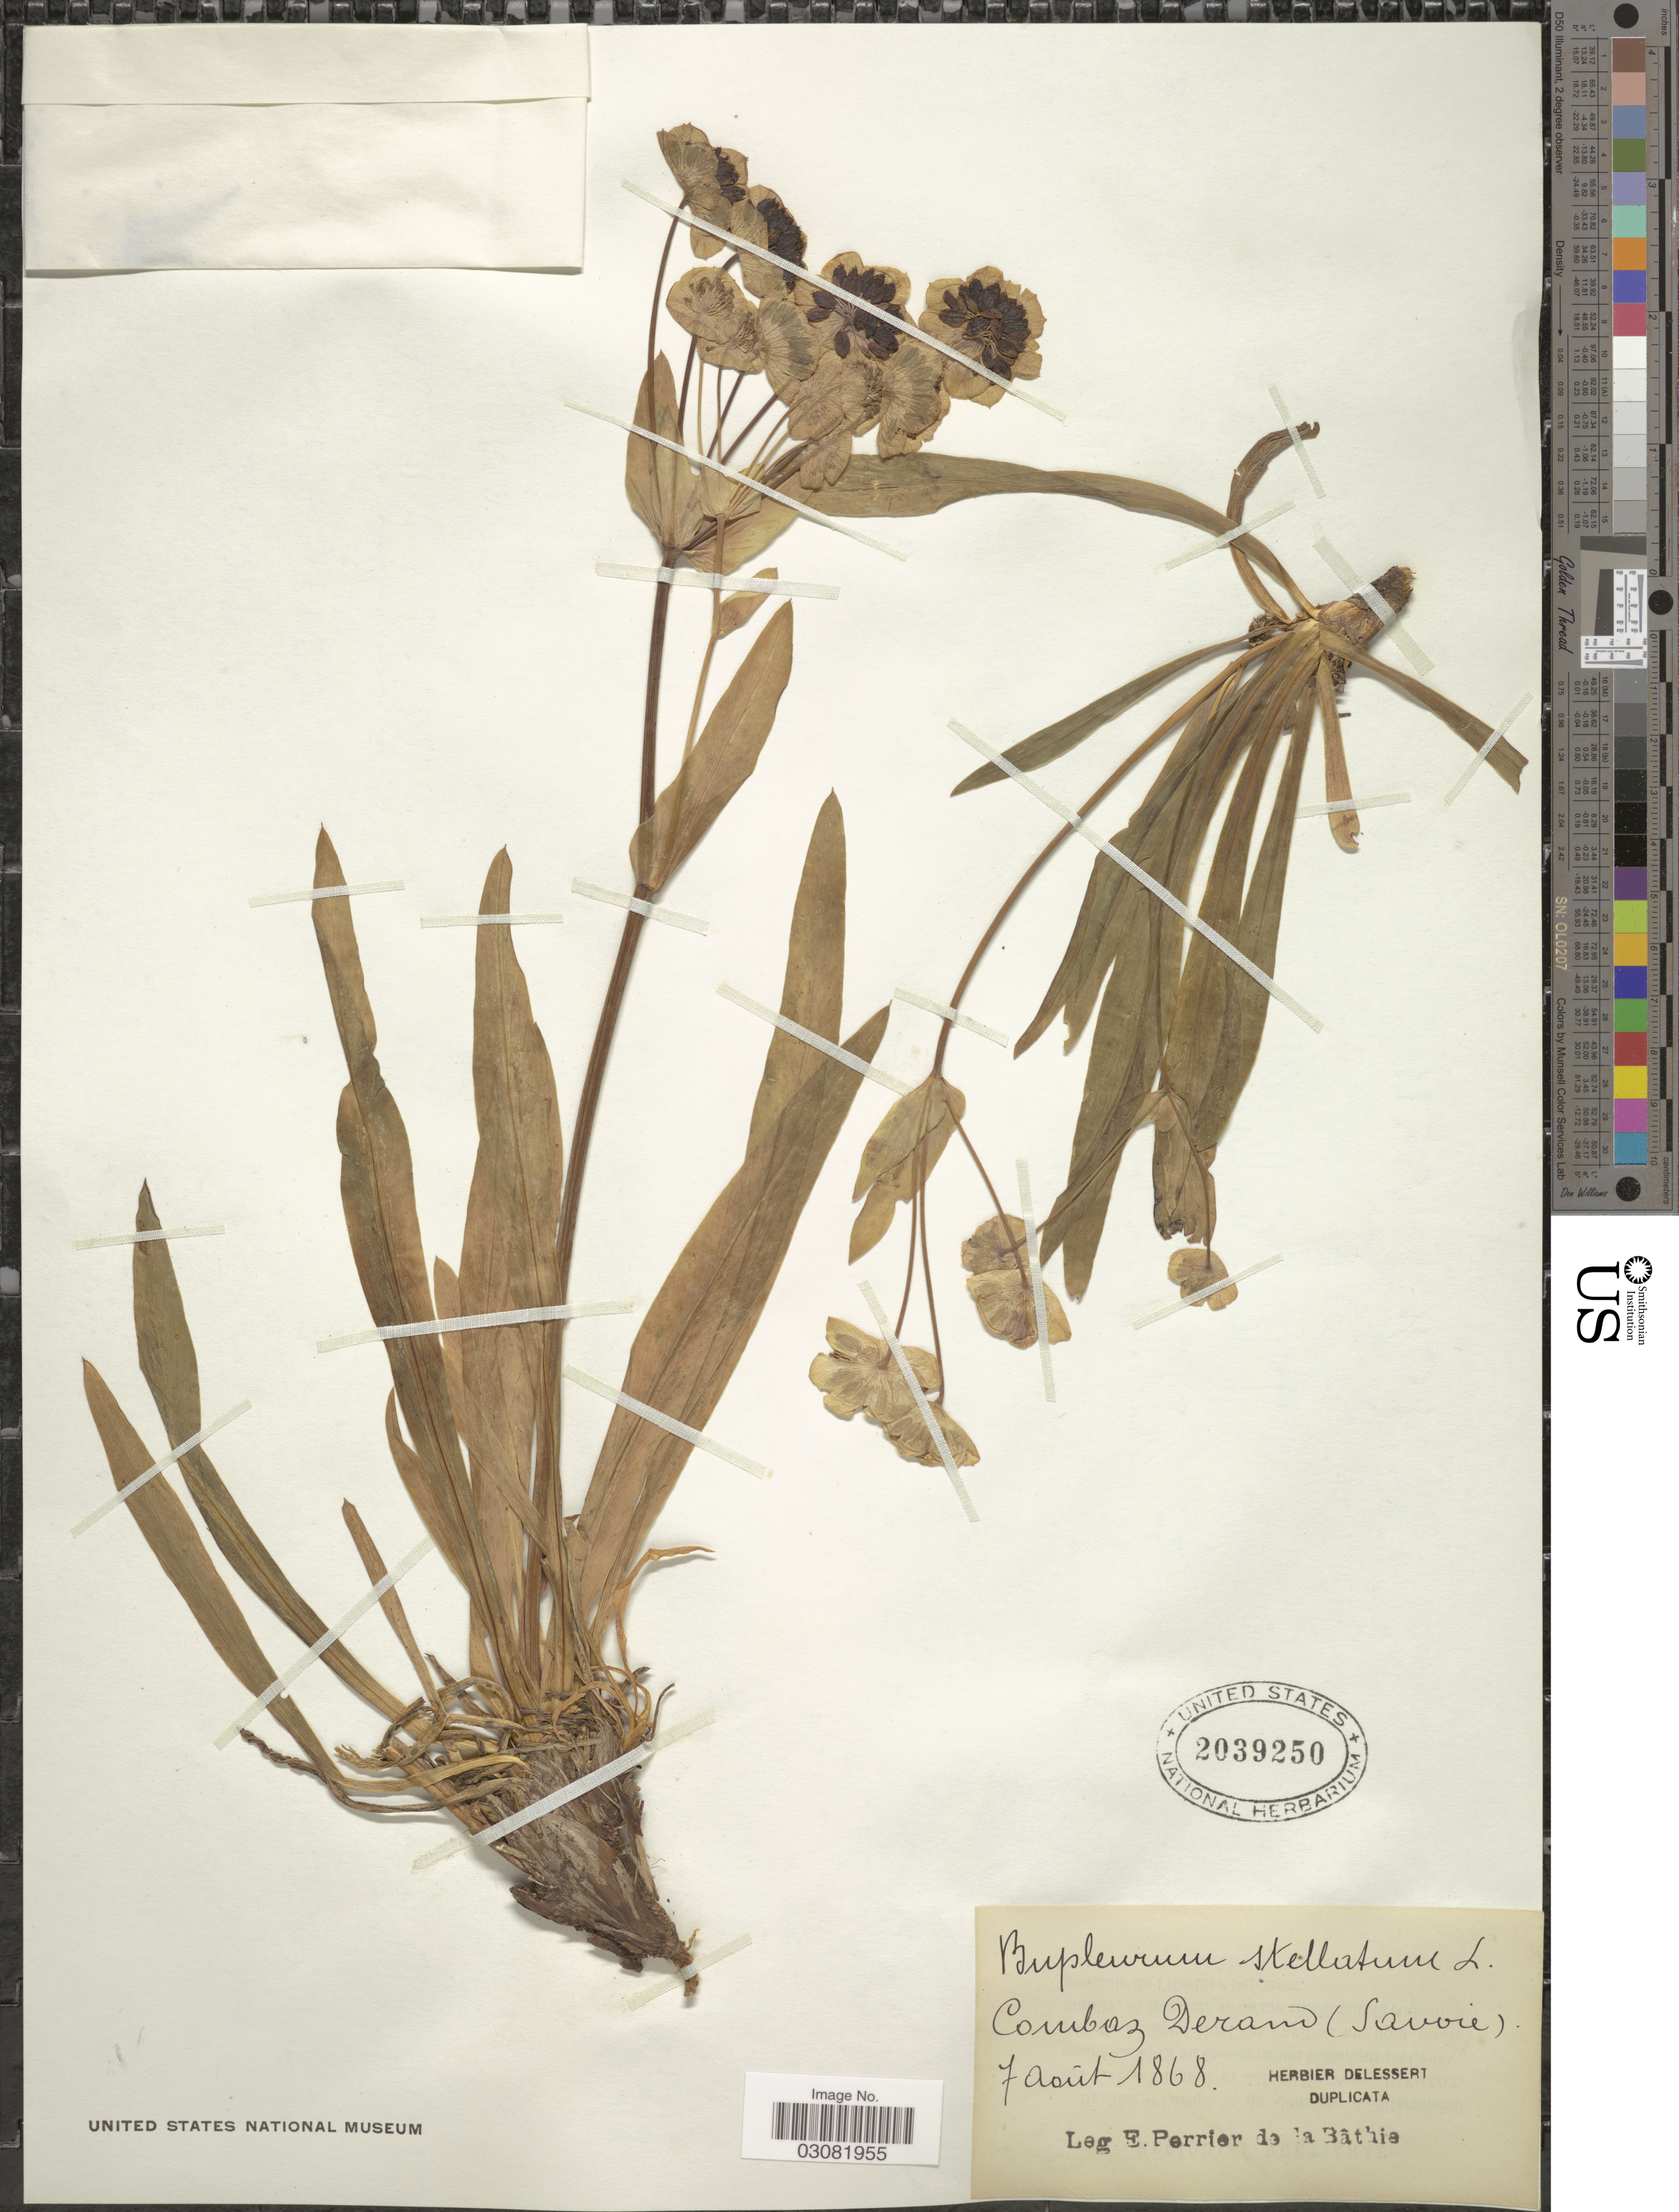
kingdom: Plantae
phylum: Tracheophyta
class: Magnoliopsida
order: Apiales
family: Apiaceae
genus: Bupleurum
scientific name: Bupleurum stellatum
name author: L.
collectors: E. Perrier de la Bâthie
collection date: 1868-08-07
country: France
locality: Combaz Deram (Savoie).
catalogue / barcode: US 2039250